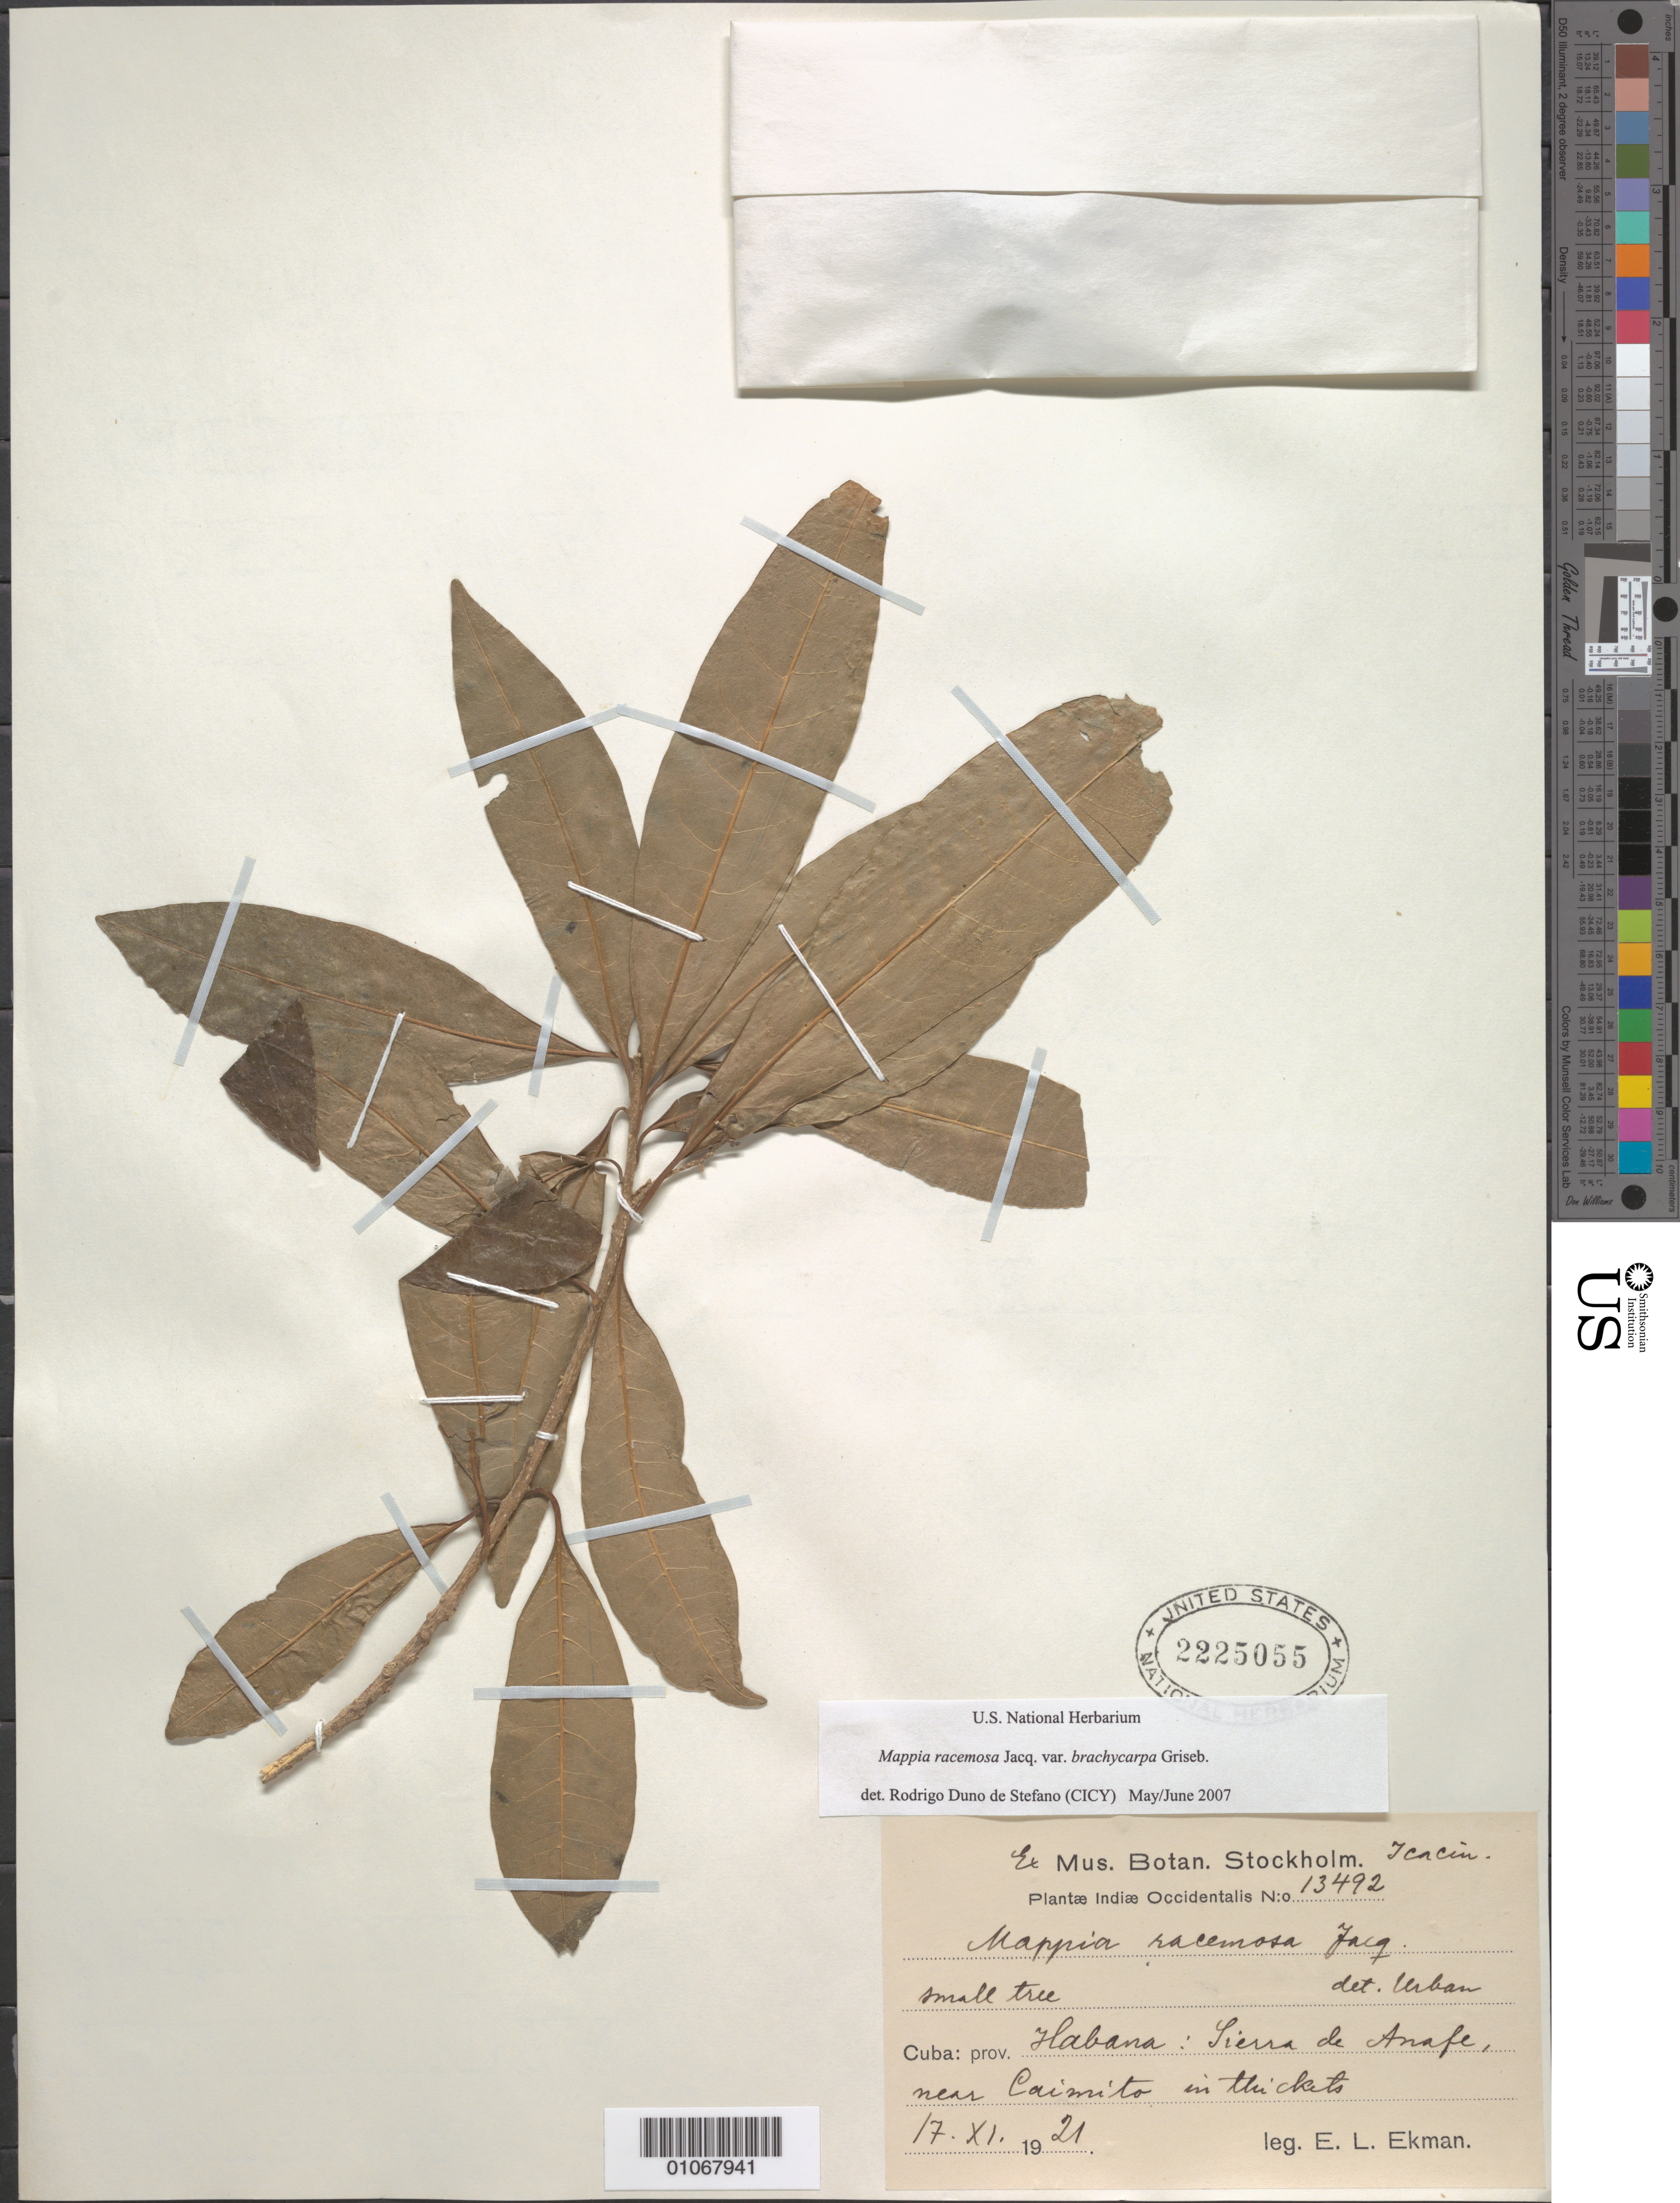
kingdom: Plantae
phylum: Tracheophyta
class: Magnoliopsida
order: Icacinales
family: Icacinaceae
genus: Mappia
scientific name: Mappia racemosa var. racemosa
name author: Jacq.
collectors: E. L. Ekman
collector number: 13492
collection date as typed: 17 Nov 1921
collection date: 1921-11-17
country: Cuba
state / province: La Habana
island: Cuba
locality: Sierra de Anafe, near Caminito, in thickets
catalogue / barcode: US 2225055